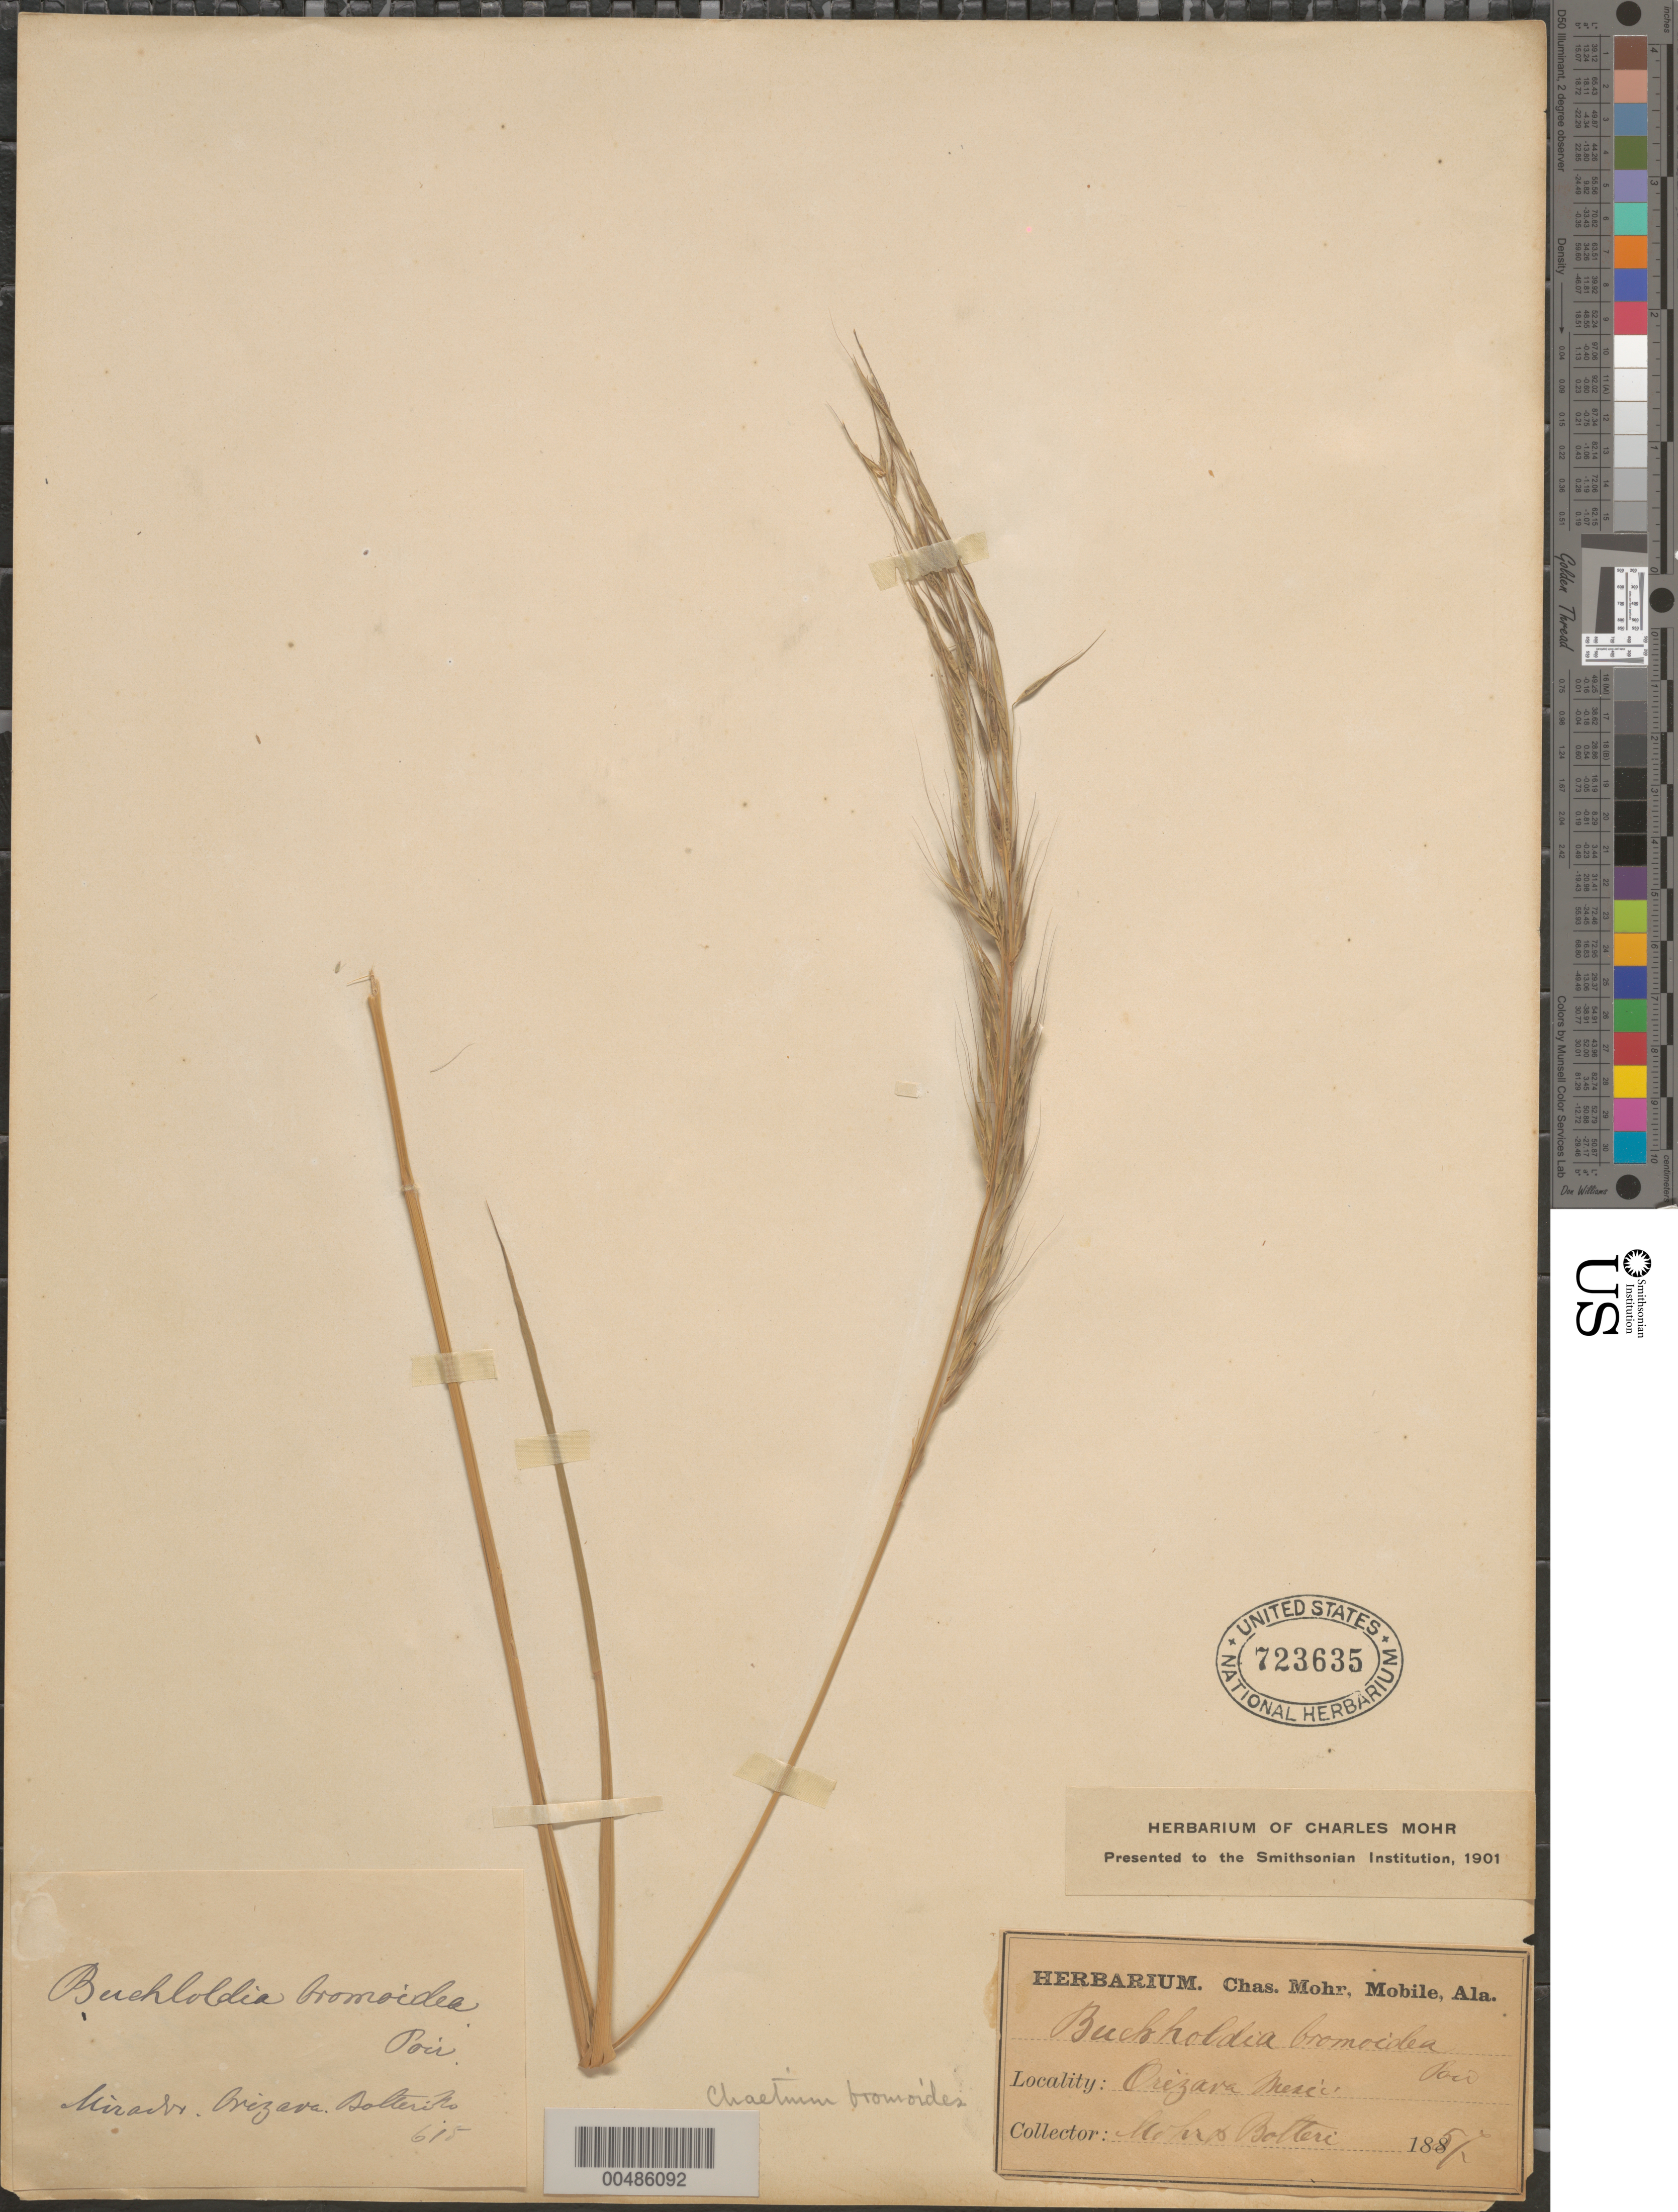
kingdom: Plantae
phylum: Tracheophyta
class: Liliopsida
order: Poales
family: Poaceae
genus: Chaetium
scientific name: Chaetium bromoides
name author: (J. Presl) Benth. ex Hemsl.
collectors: Mohr, -- & M. Botteri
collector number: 615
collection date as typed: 1857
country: Mexico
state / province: Veracruz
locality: Orizaba, Mirador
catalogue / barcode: US 723635